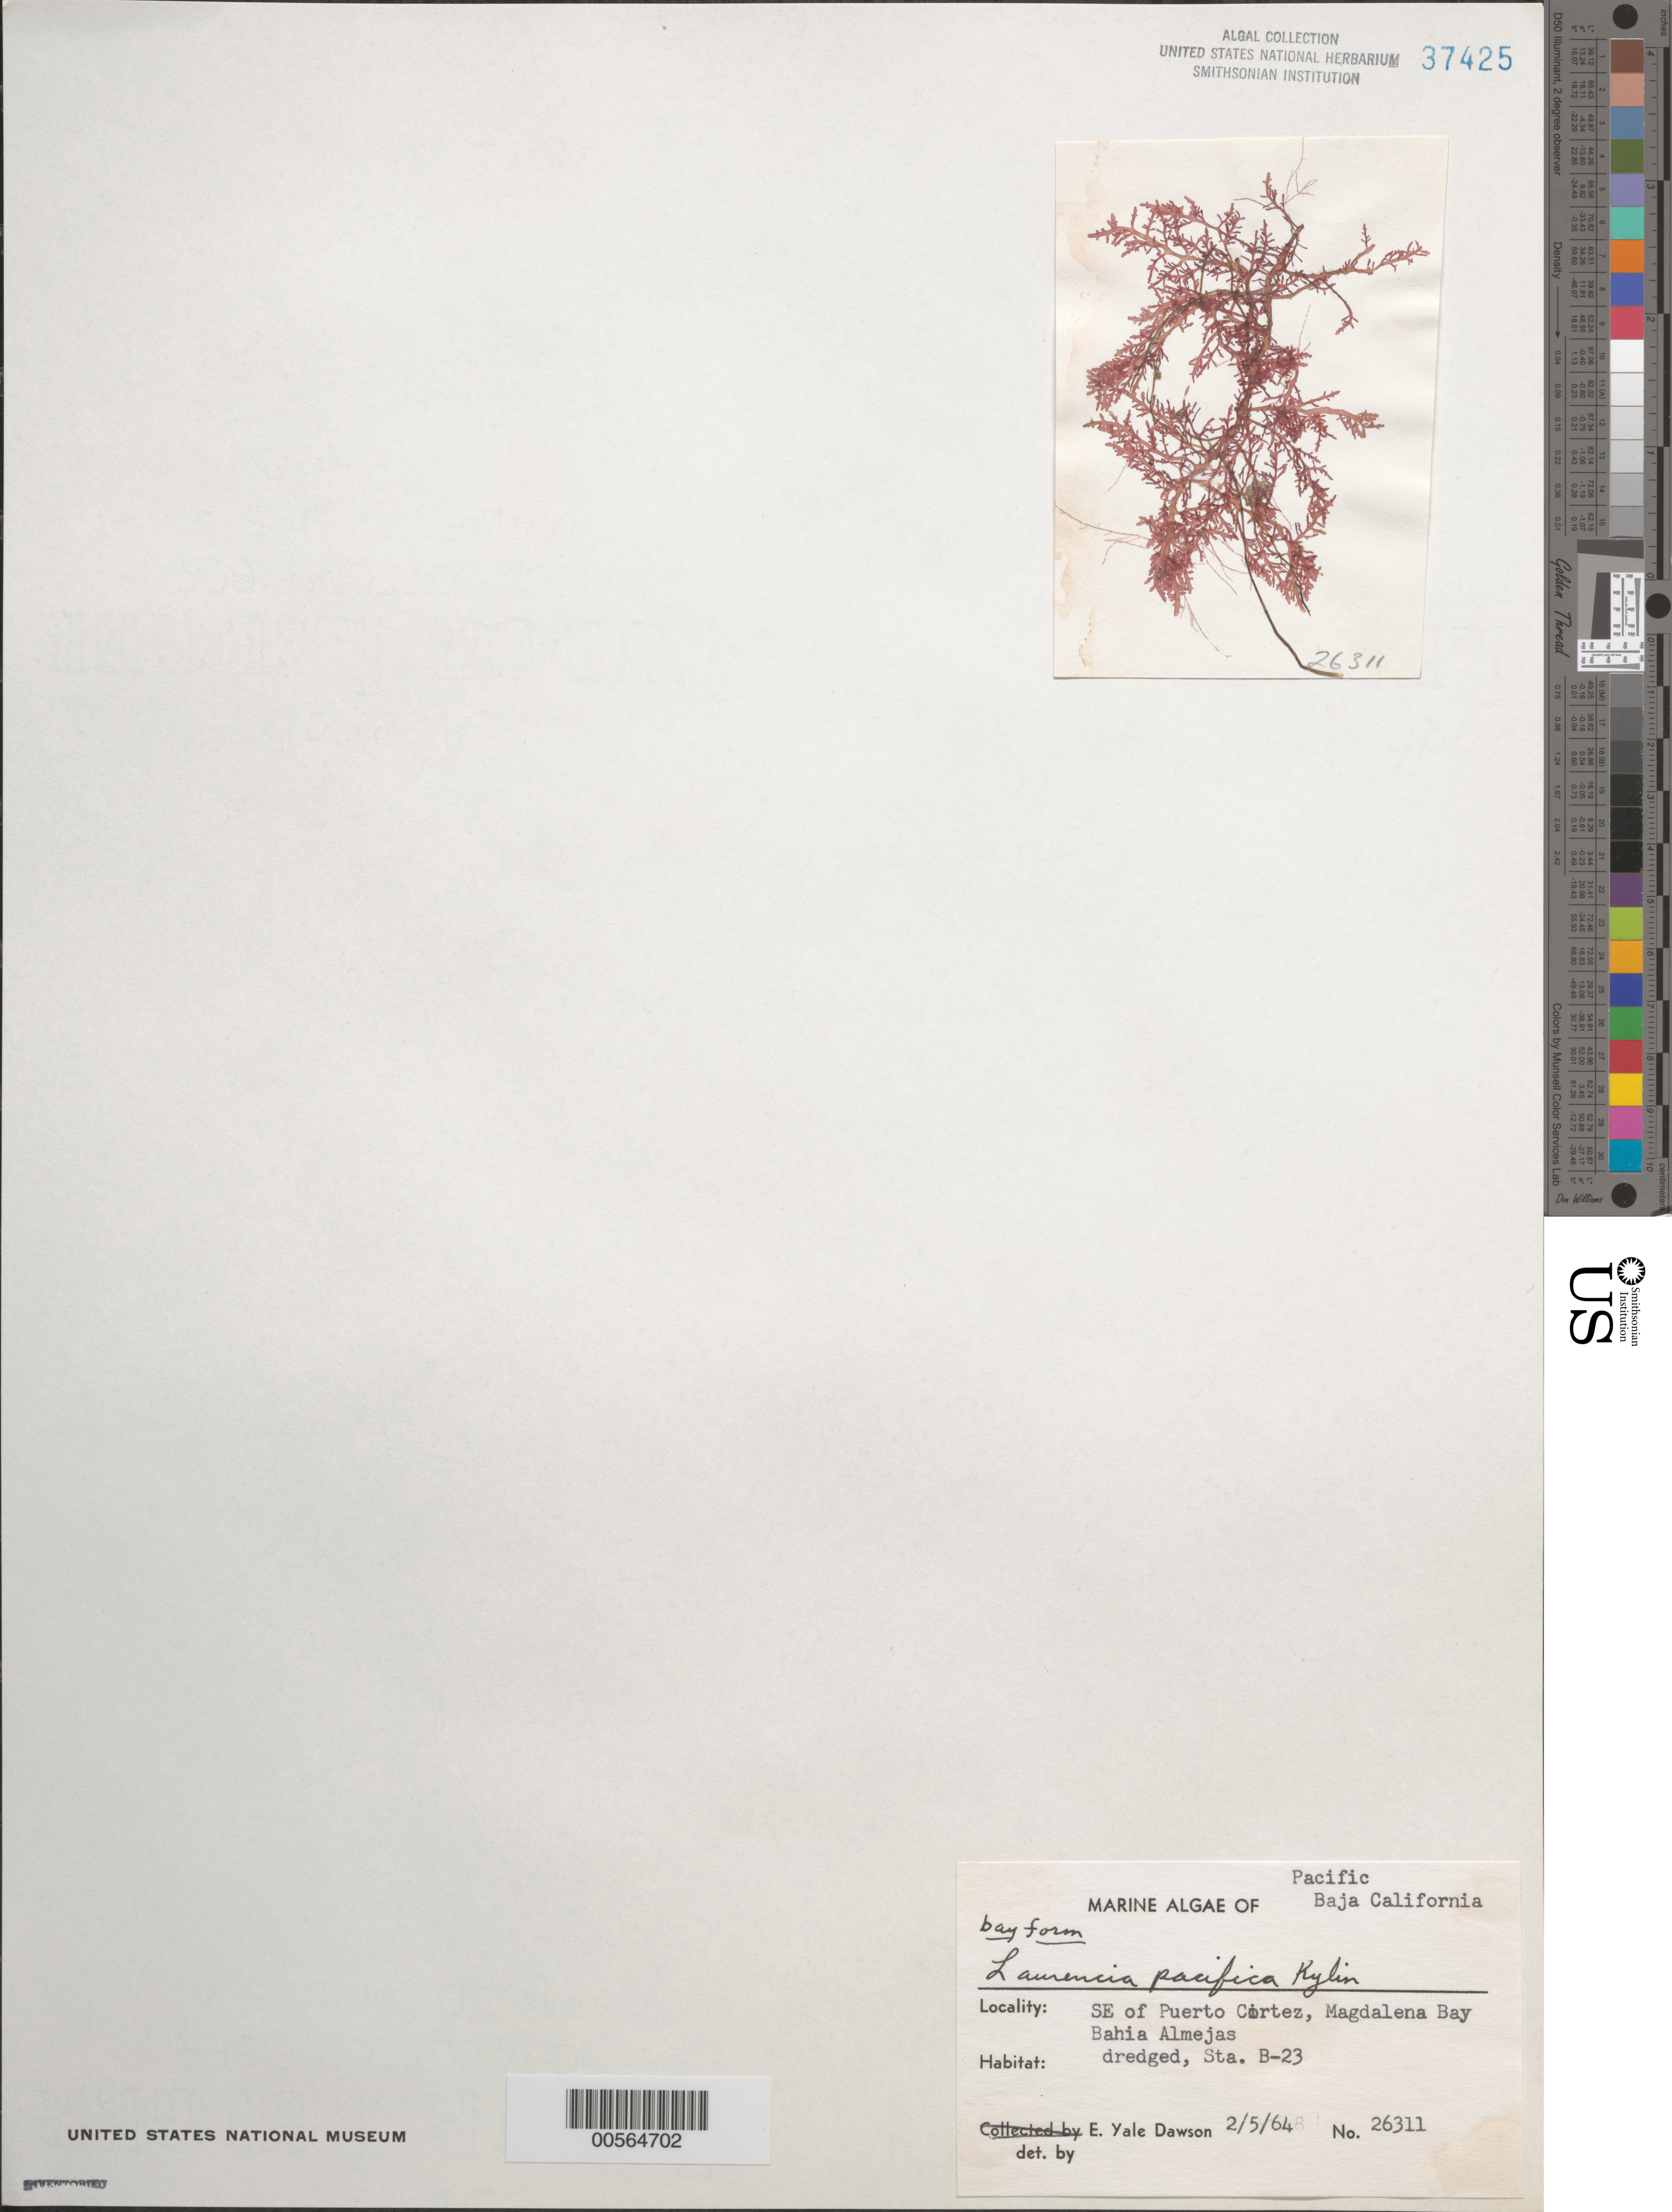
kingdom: Plantae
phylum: Rhodophyta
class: Florideophyceae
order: Ceramiales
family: Rhodomelaceae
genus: Laurencia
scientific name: Laurencia pacifica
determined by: Dawson, E. Y.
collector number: EYD 26311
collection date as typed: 05 Feb 1964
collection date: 1964-02-05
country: Mexico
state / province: Baja California Sur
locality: Bahia Magdalena, Bahia Almejas, southeast of Puerto Cortez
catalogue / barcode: US 37425